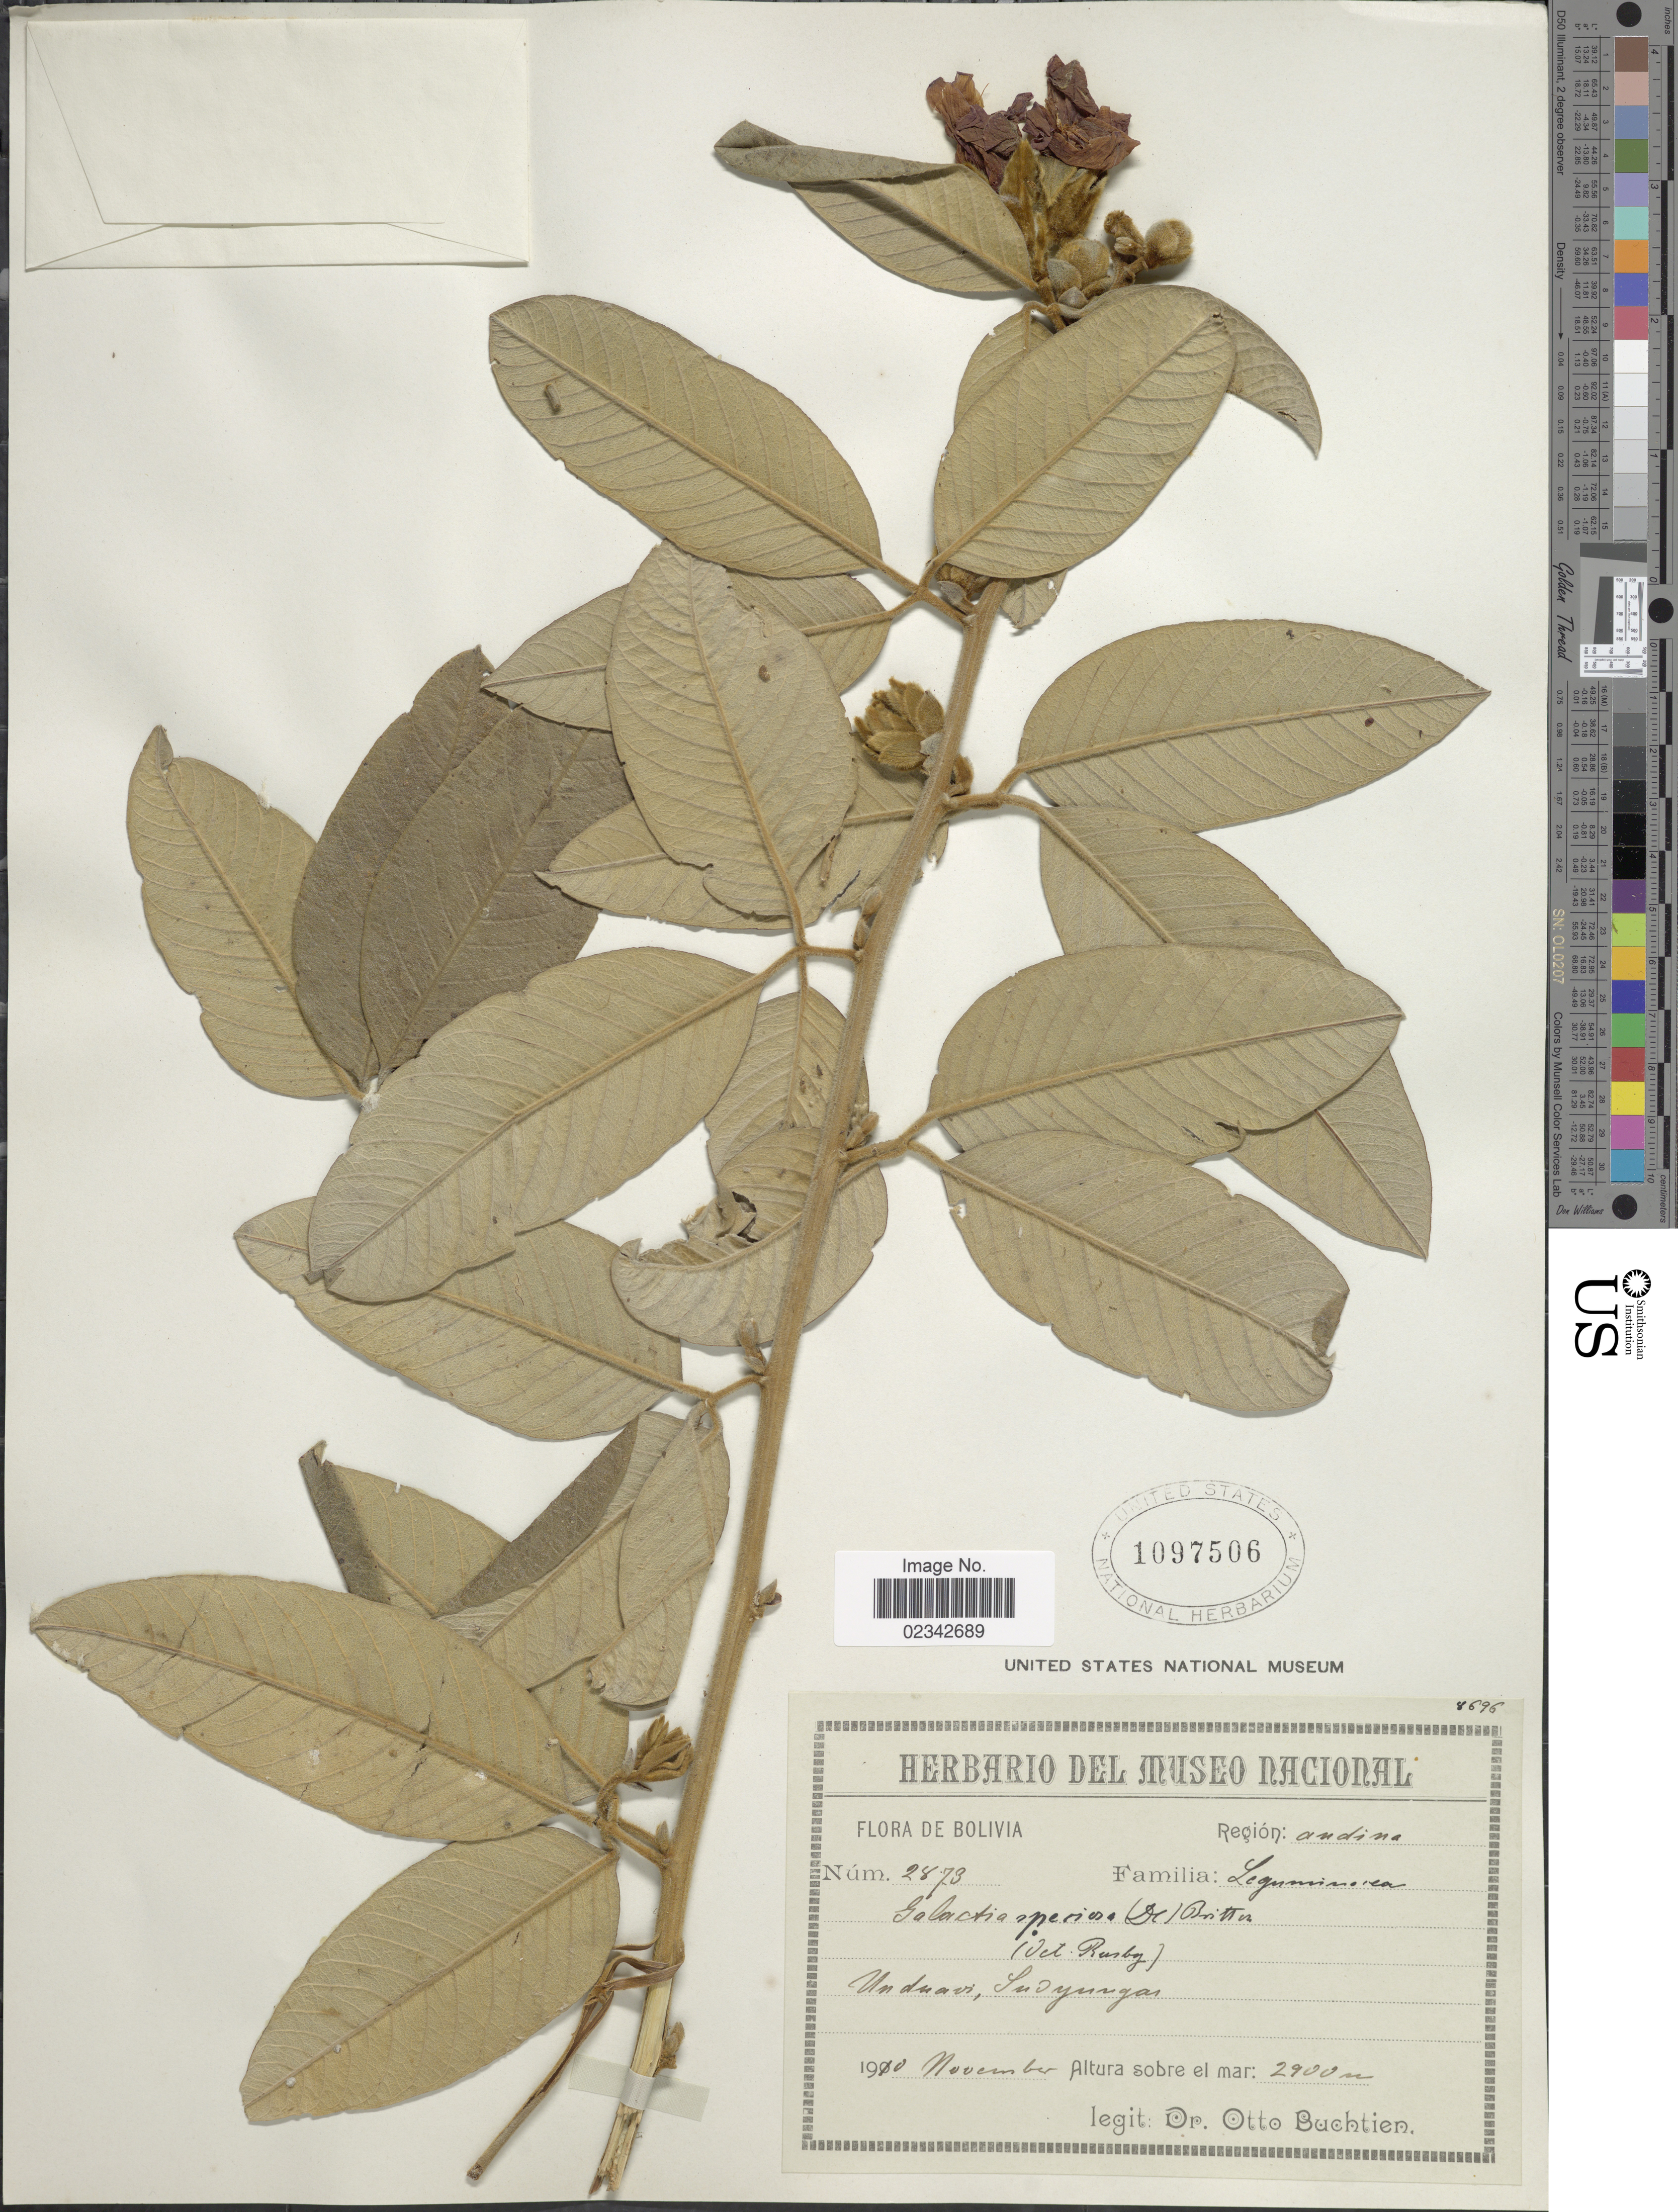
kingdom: Plantae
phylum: Tracheophyta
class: Magnoliopsida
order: Fabales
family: Fabaceae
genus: Collaea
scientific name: Collaea speciosa var. macra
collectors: O. Buchtien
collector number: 2873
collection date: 1910-11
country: Bolivia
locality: Unduavi, Sudyungas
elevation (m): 2900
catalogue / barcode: US 1097506